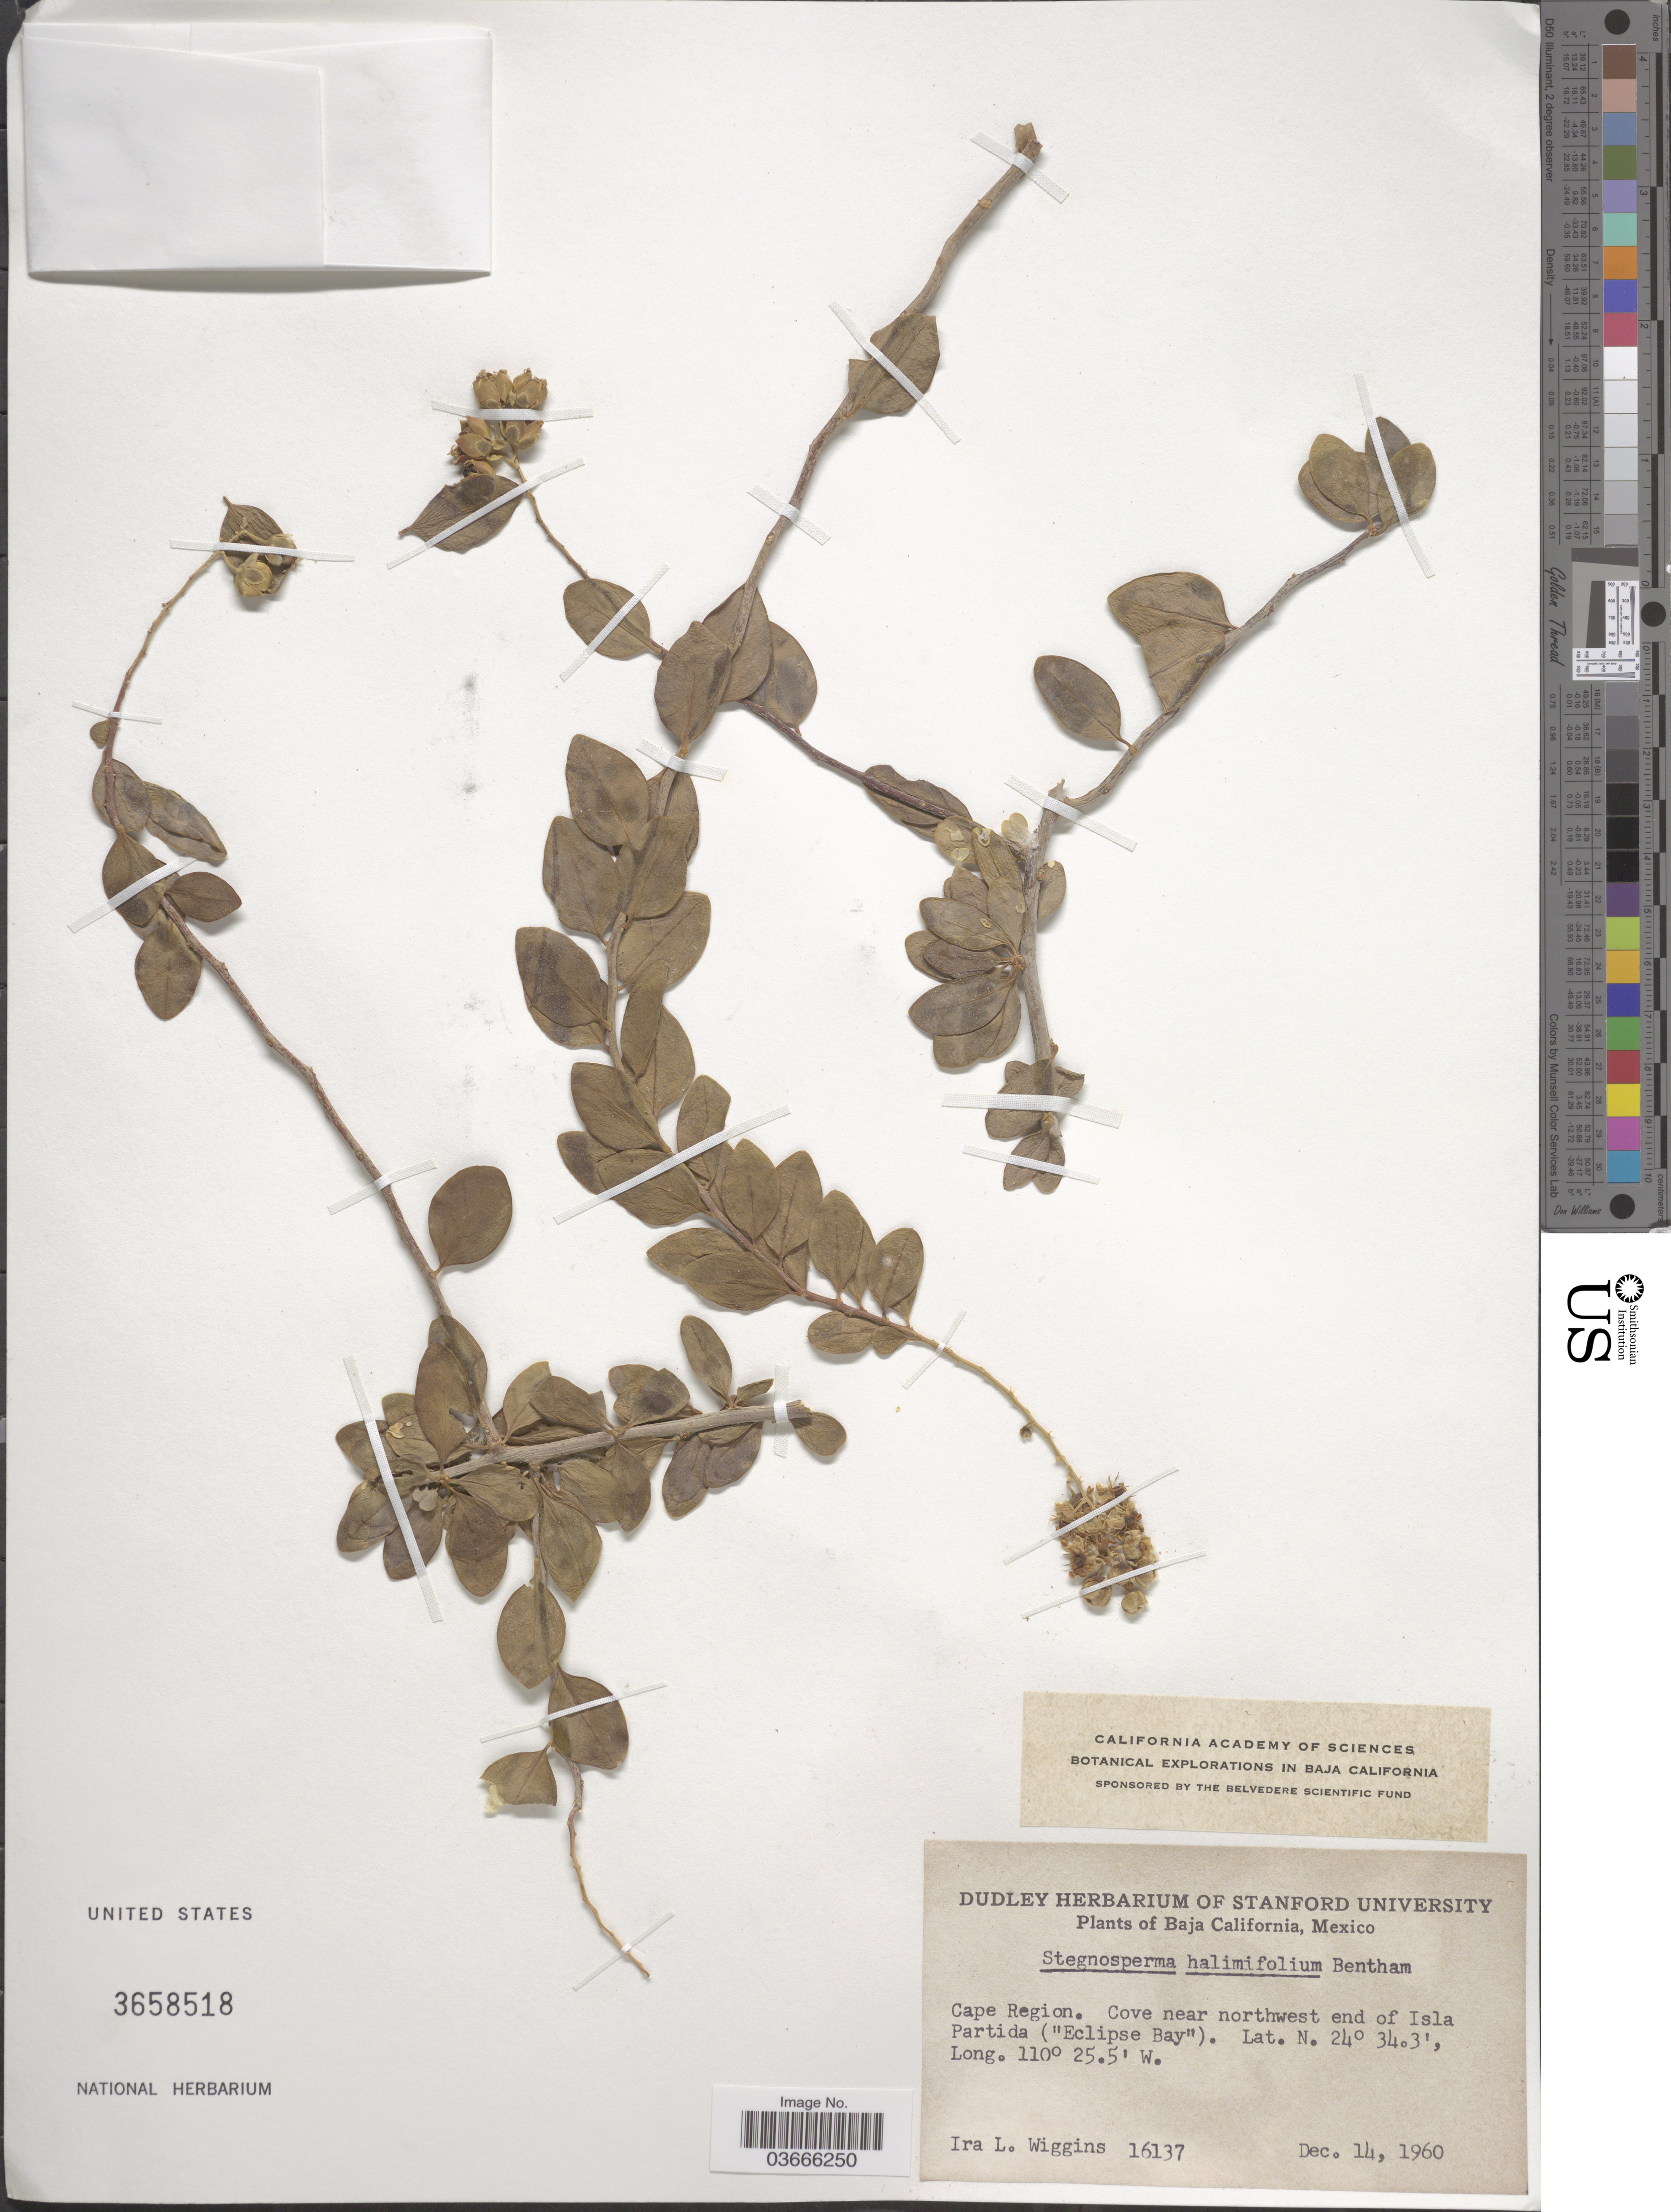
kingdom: Plantae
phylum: Tracheophyta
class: Magnoliopsida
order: Caryophyllales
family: Stegnospermataceae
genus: Stegnosperma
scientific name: Stegnosperma halimifolium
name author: Benth.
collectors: I. L. Wiggins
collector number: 16137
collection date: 1960-12-14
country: Mexico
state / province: Baja California Sur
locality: Cape Region. Cove near northwest end of Isla Partida ("Eclipse Bay").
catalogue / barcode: US 3658518